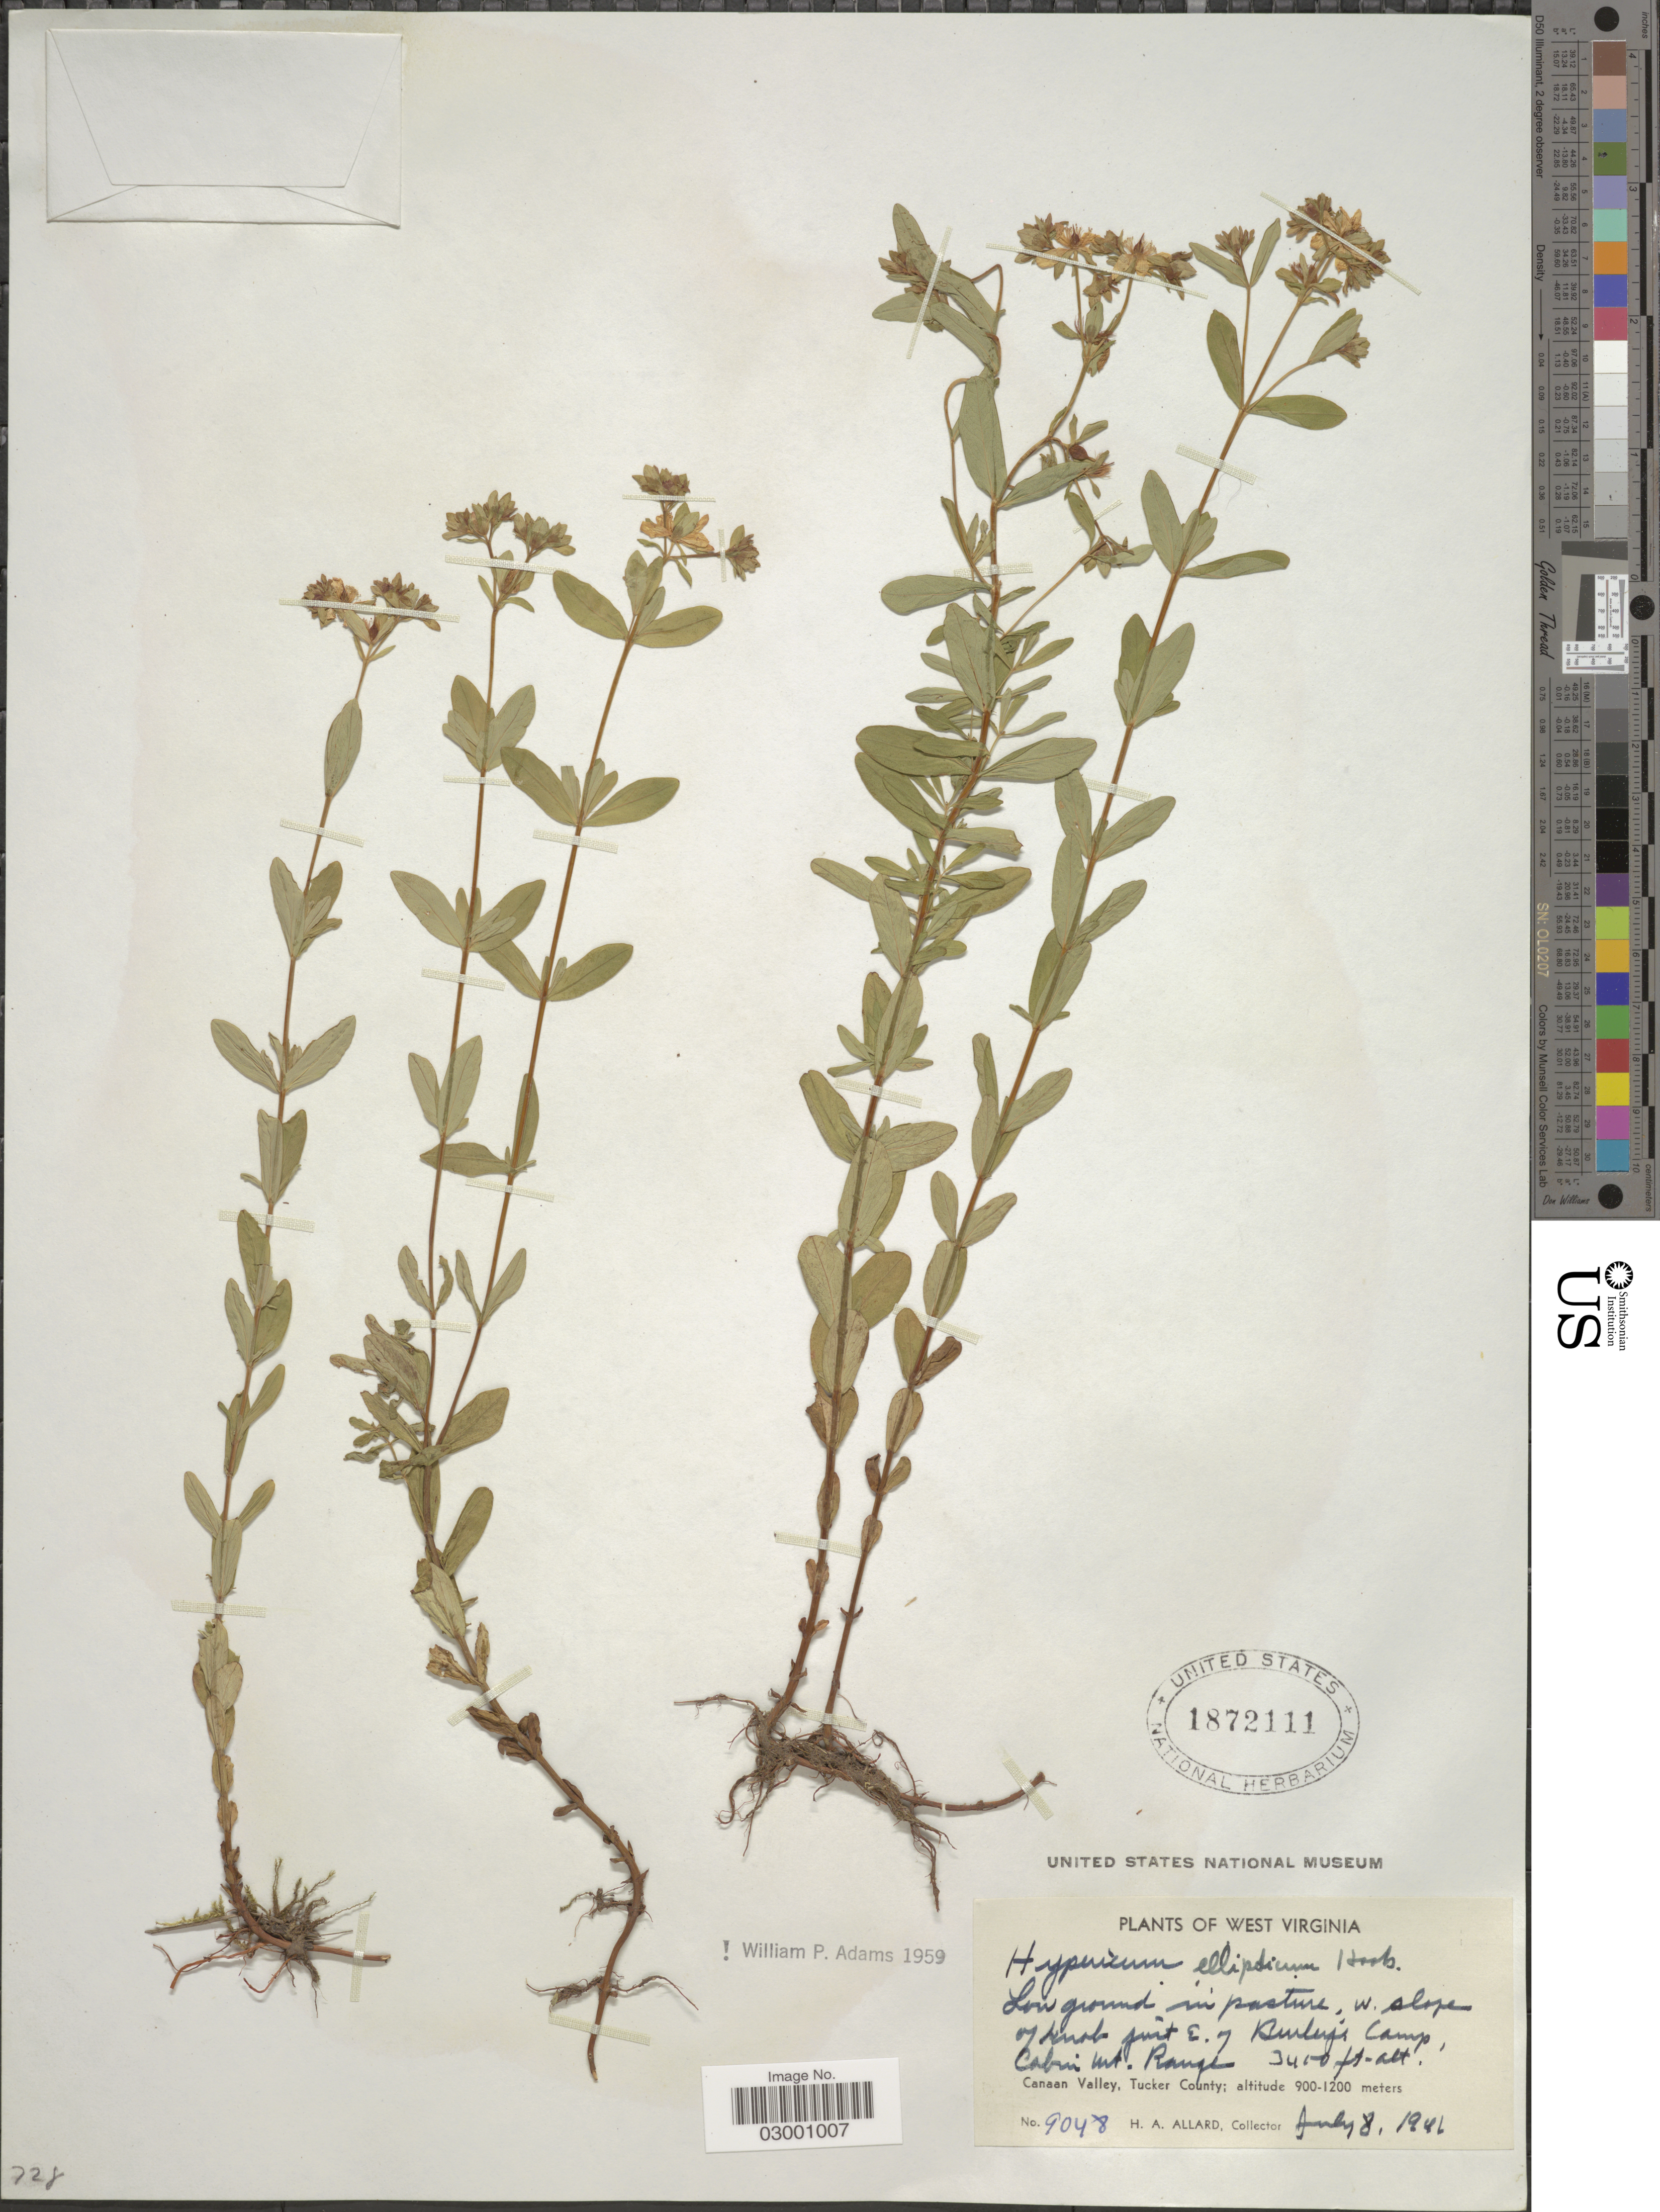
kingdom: Plantae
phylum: Tracheophyta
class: Magnoliopsida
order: Malpighiales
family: Hypericaceae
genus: Hypericum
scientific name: Hypericum ellipticum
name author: Hook.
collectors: H. A. Allard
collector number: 9048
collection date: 1946-07-08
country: United States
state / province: West Virginia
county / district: Tucker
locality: W. slope of knob just E. of Burley's Camp, Cabin Mt. Range. Canaan Valley, Tucker County.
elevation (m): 1036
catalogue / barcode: US 1872111